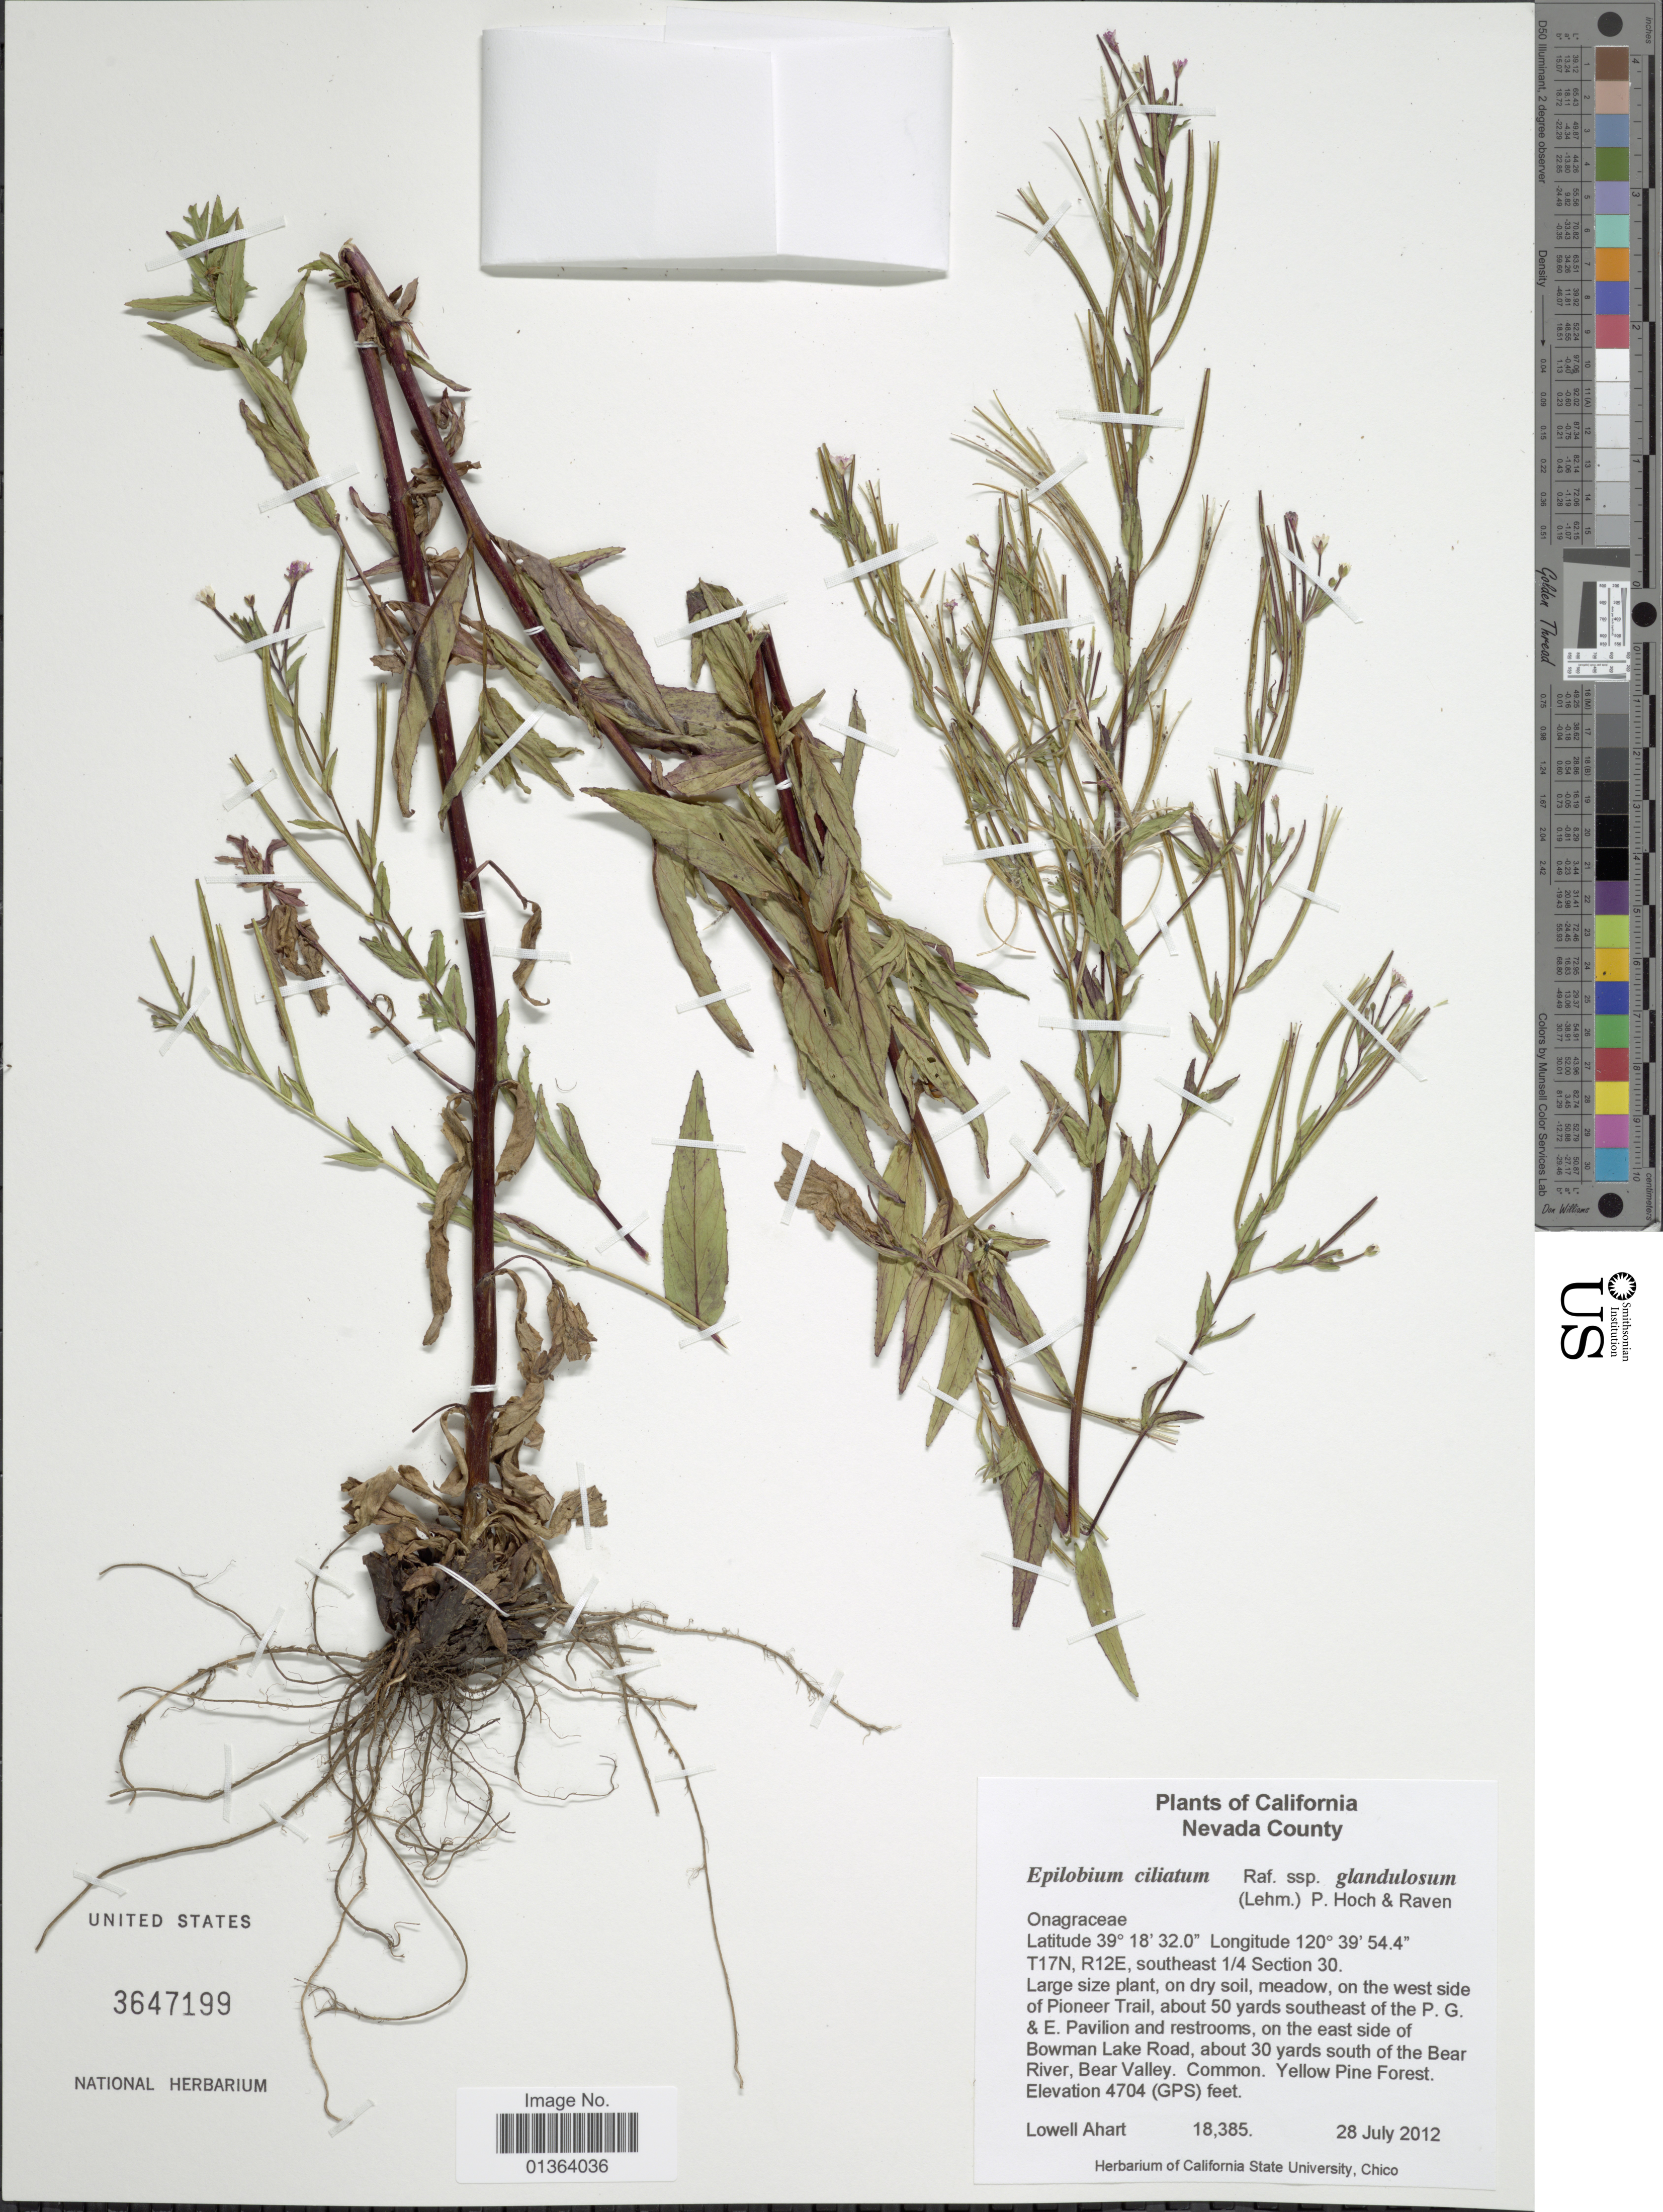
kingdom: Plantae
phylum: Tracheophyta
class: Magnoliopsida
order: Myrtales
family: Onagraceae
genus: Epilobium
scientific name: Epilobium ciliatum subsp. glandulosum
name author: (Lehm.) Hoch & P.H. Raven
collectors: L. Ahart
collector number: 18385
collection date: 2012-07-28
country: United States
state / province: California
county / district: Nevada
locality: Nevada County. On the West side of Pioneer Trail, about 50 yards southeast of the P.G. & E. Pavilion and restrooms, on the east side of Bowman Lake Road, about 30 yards south of the Bear River, Bear Valley.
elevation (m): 1434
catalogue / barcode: US 3647199